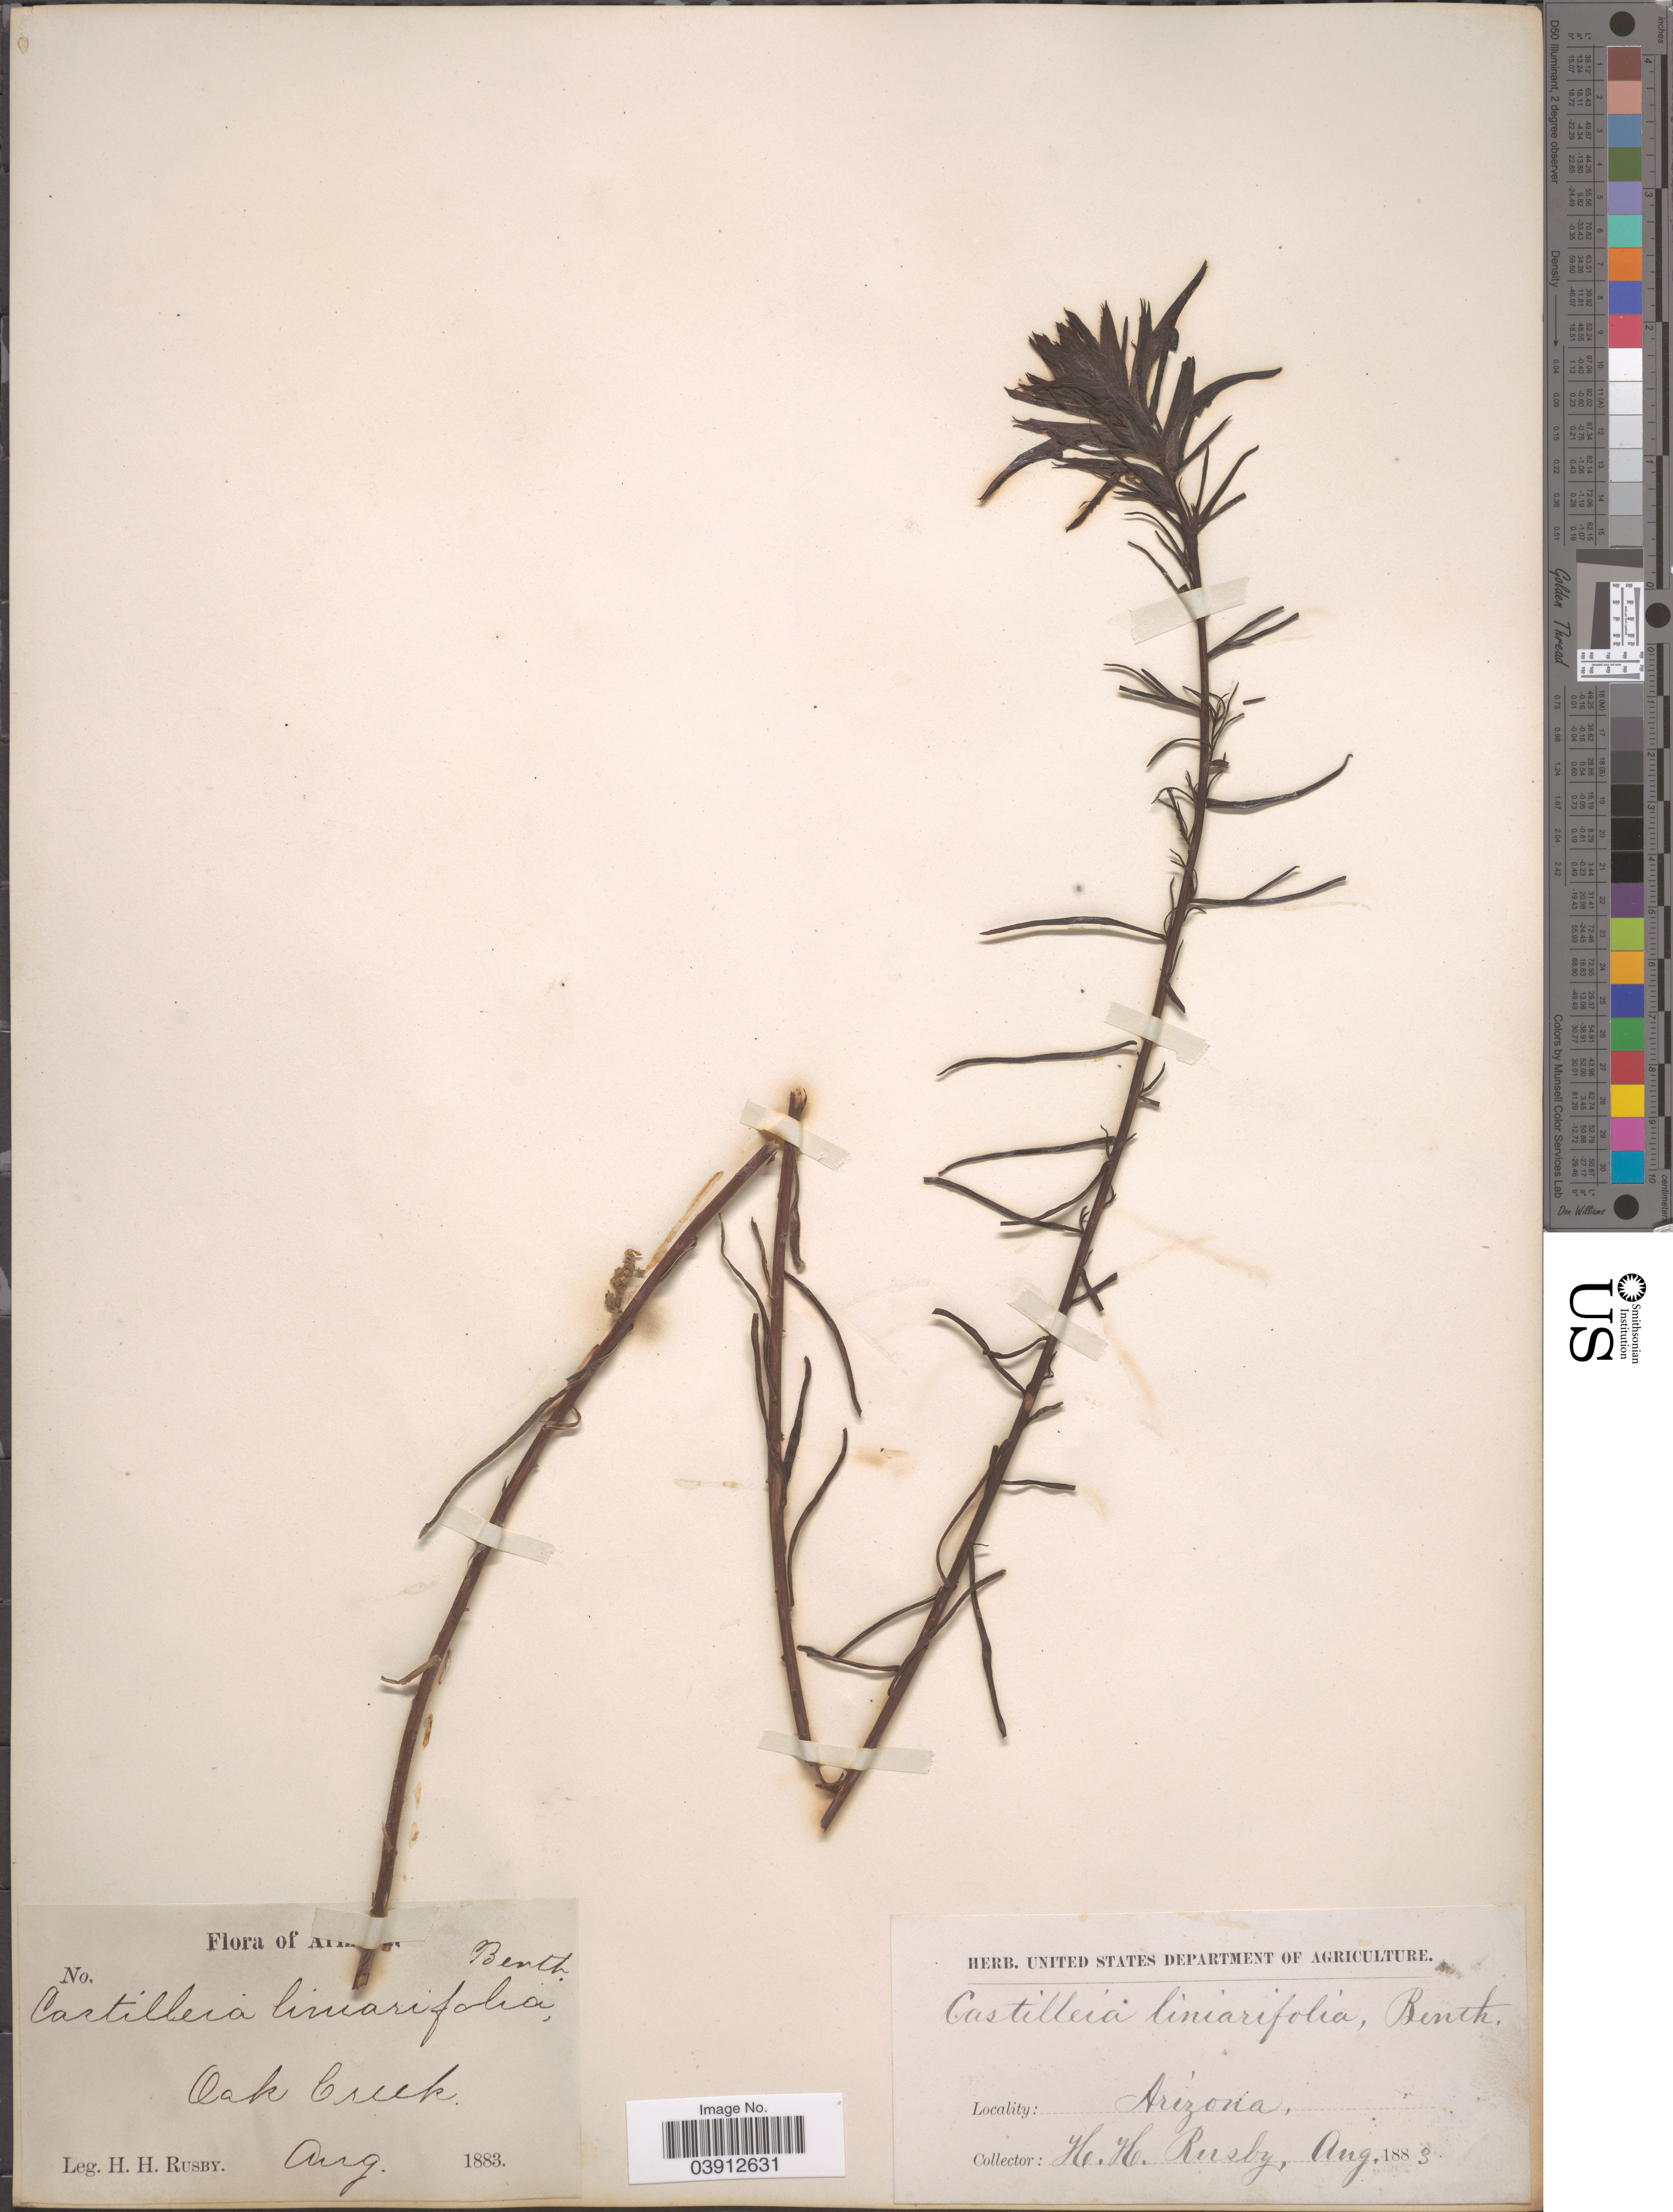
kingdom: Plantae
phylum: Tracheophyta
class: Magnoliopsida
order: Lamiales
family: Orobanchaceae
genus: Castilleja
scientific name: Castilleja linariifolia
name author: Benth.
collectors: H. H. Rusby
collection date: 1883-08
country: United States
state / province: Arizona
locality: Oak Creek.